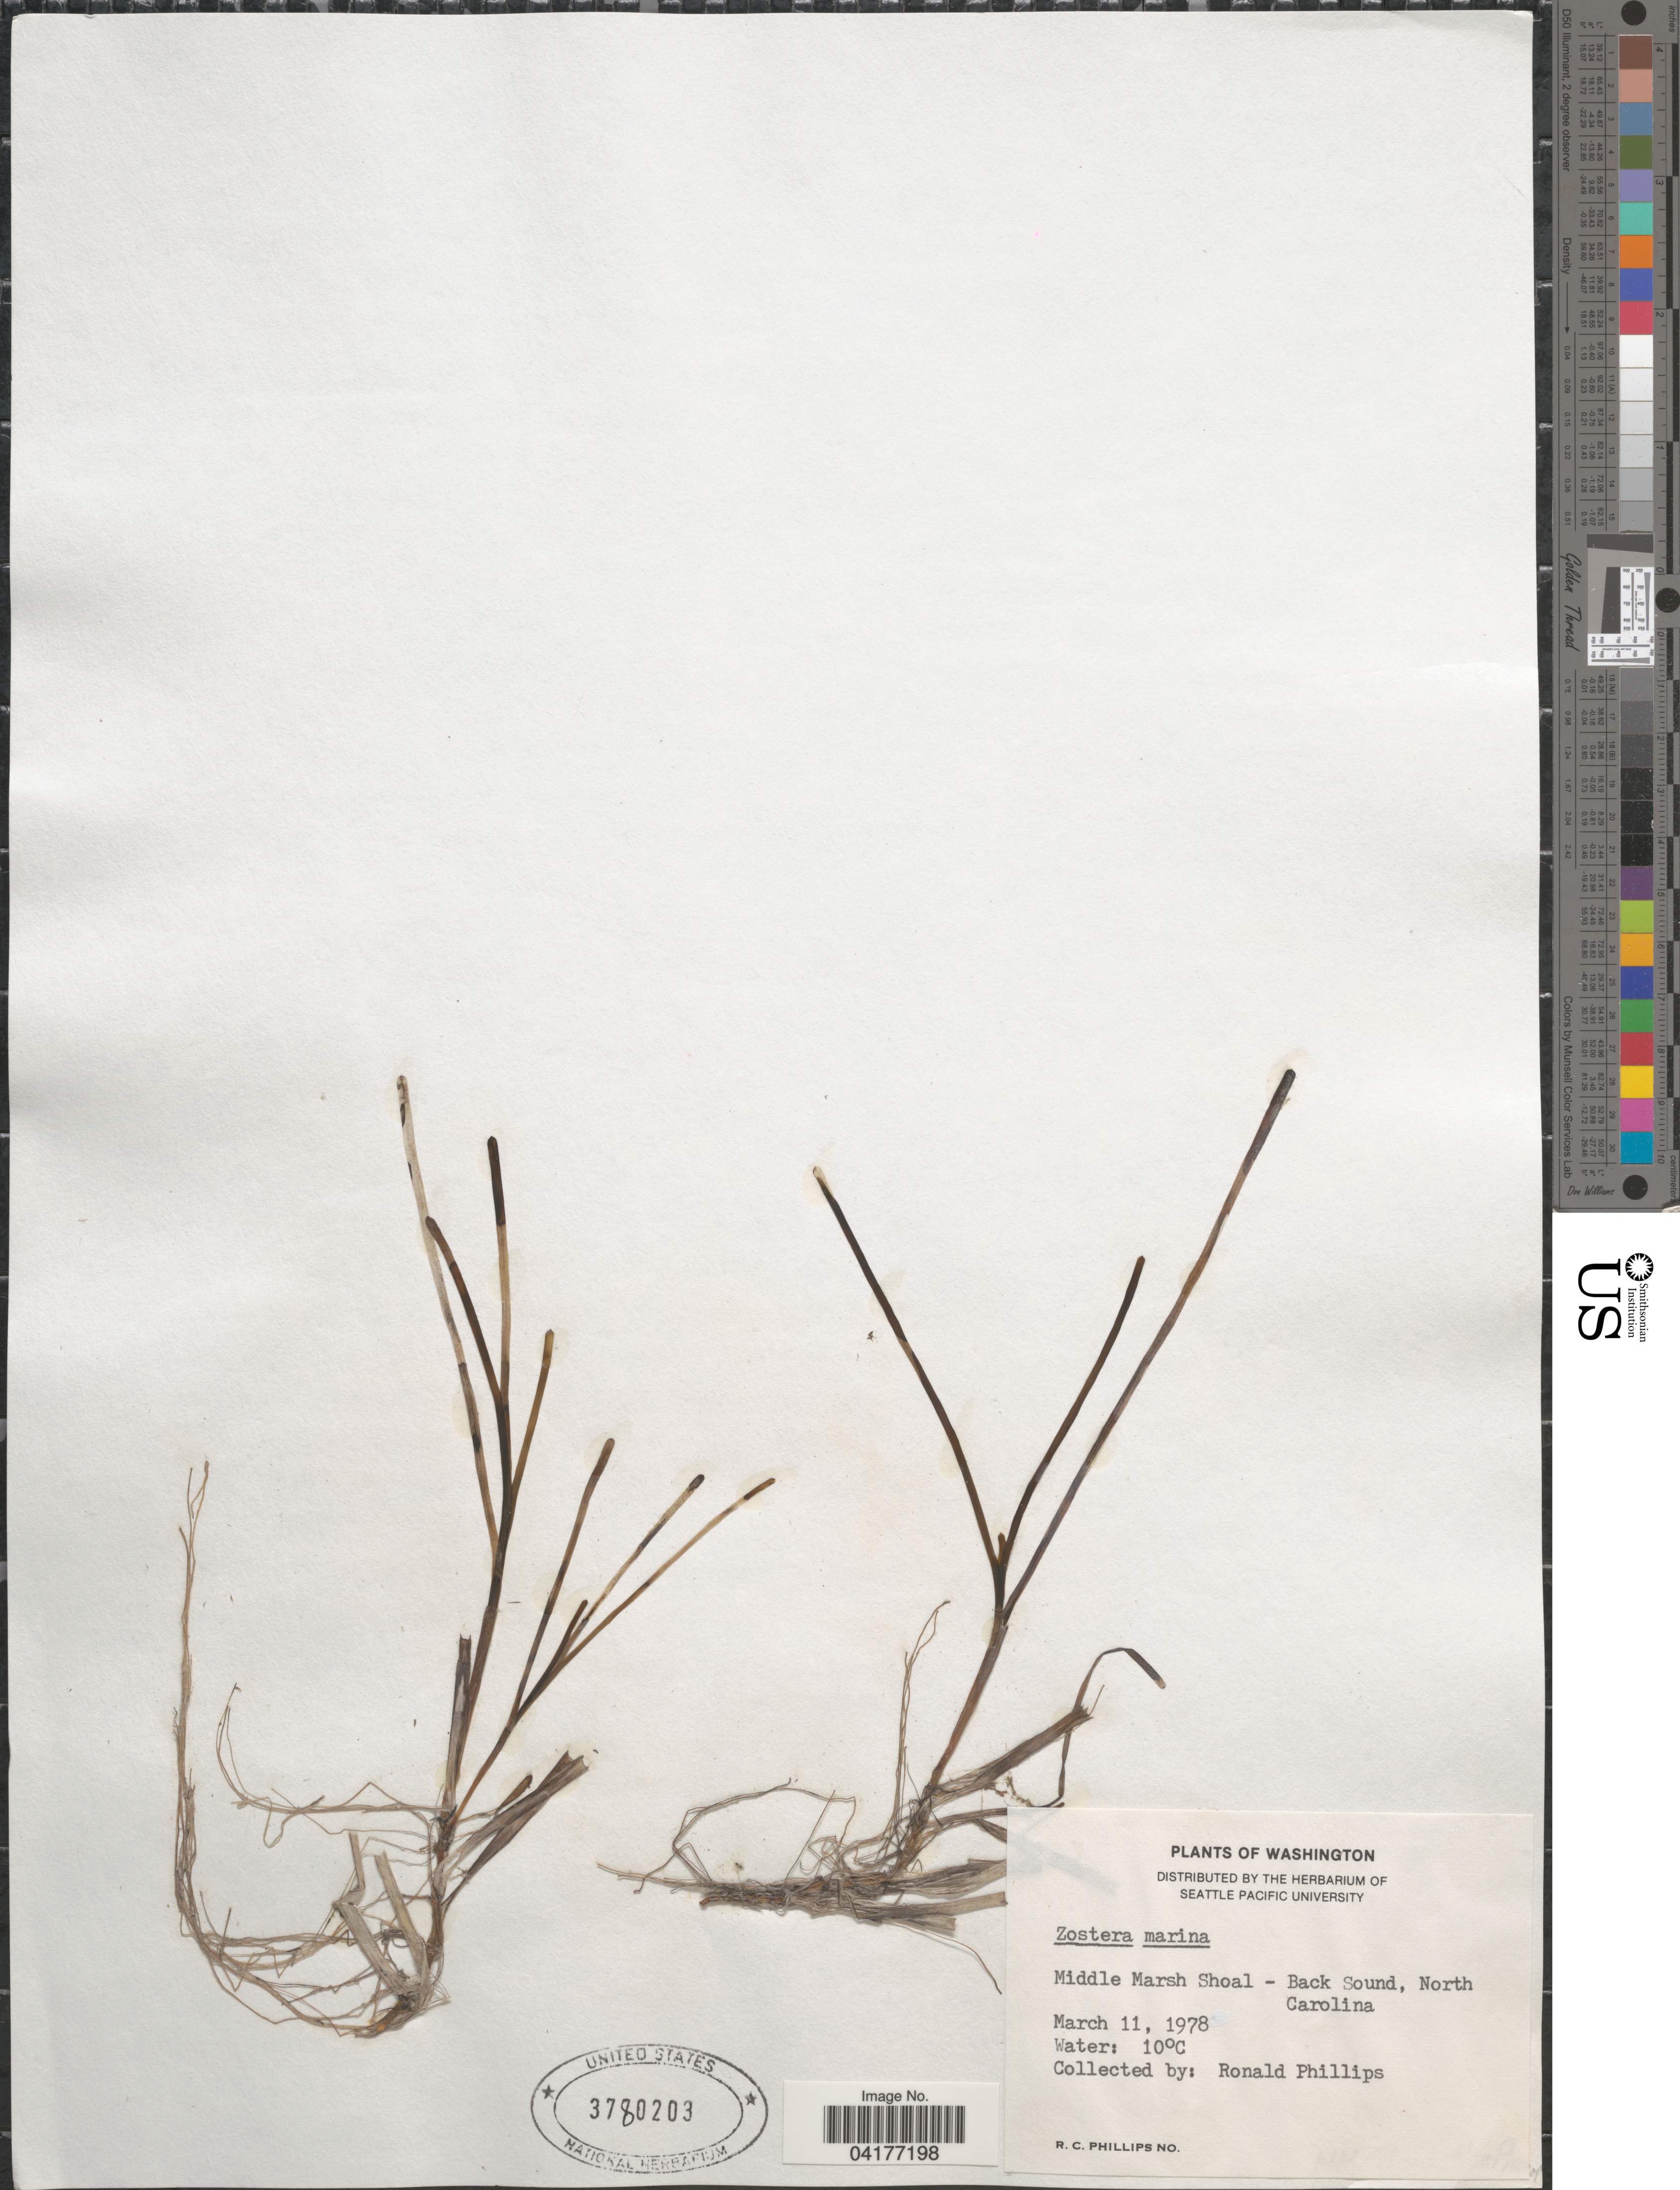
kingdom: Plantae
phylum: Tracheophyta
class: Liliopsida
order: Alismatales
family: Zosteraceae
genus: Zostera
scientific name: Zostera marina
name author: L.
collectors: R. C. Phillips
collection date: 1978-03-11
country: United States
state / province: North Carolina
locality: Middle Marsh Shoal - Back Sound.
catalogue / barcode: US 3780203